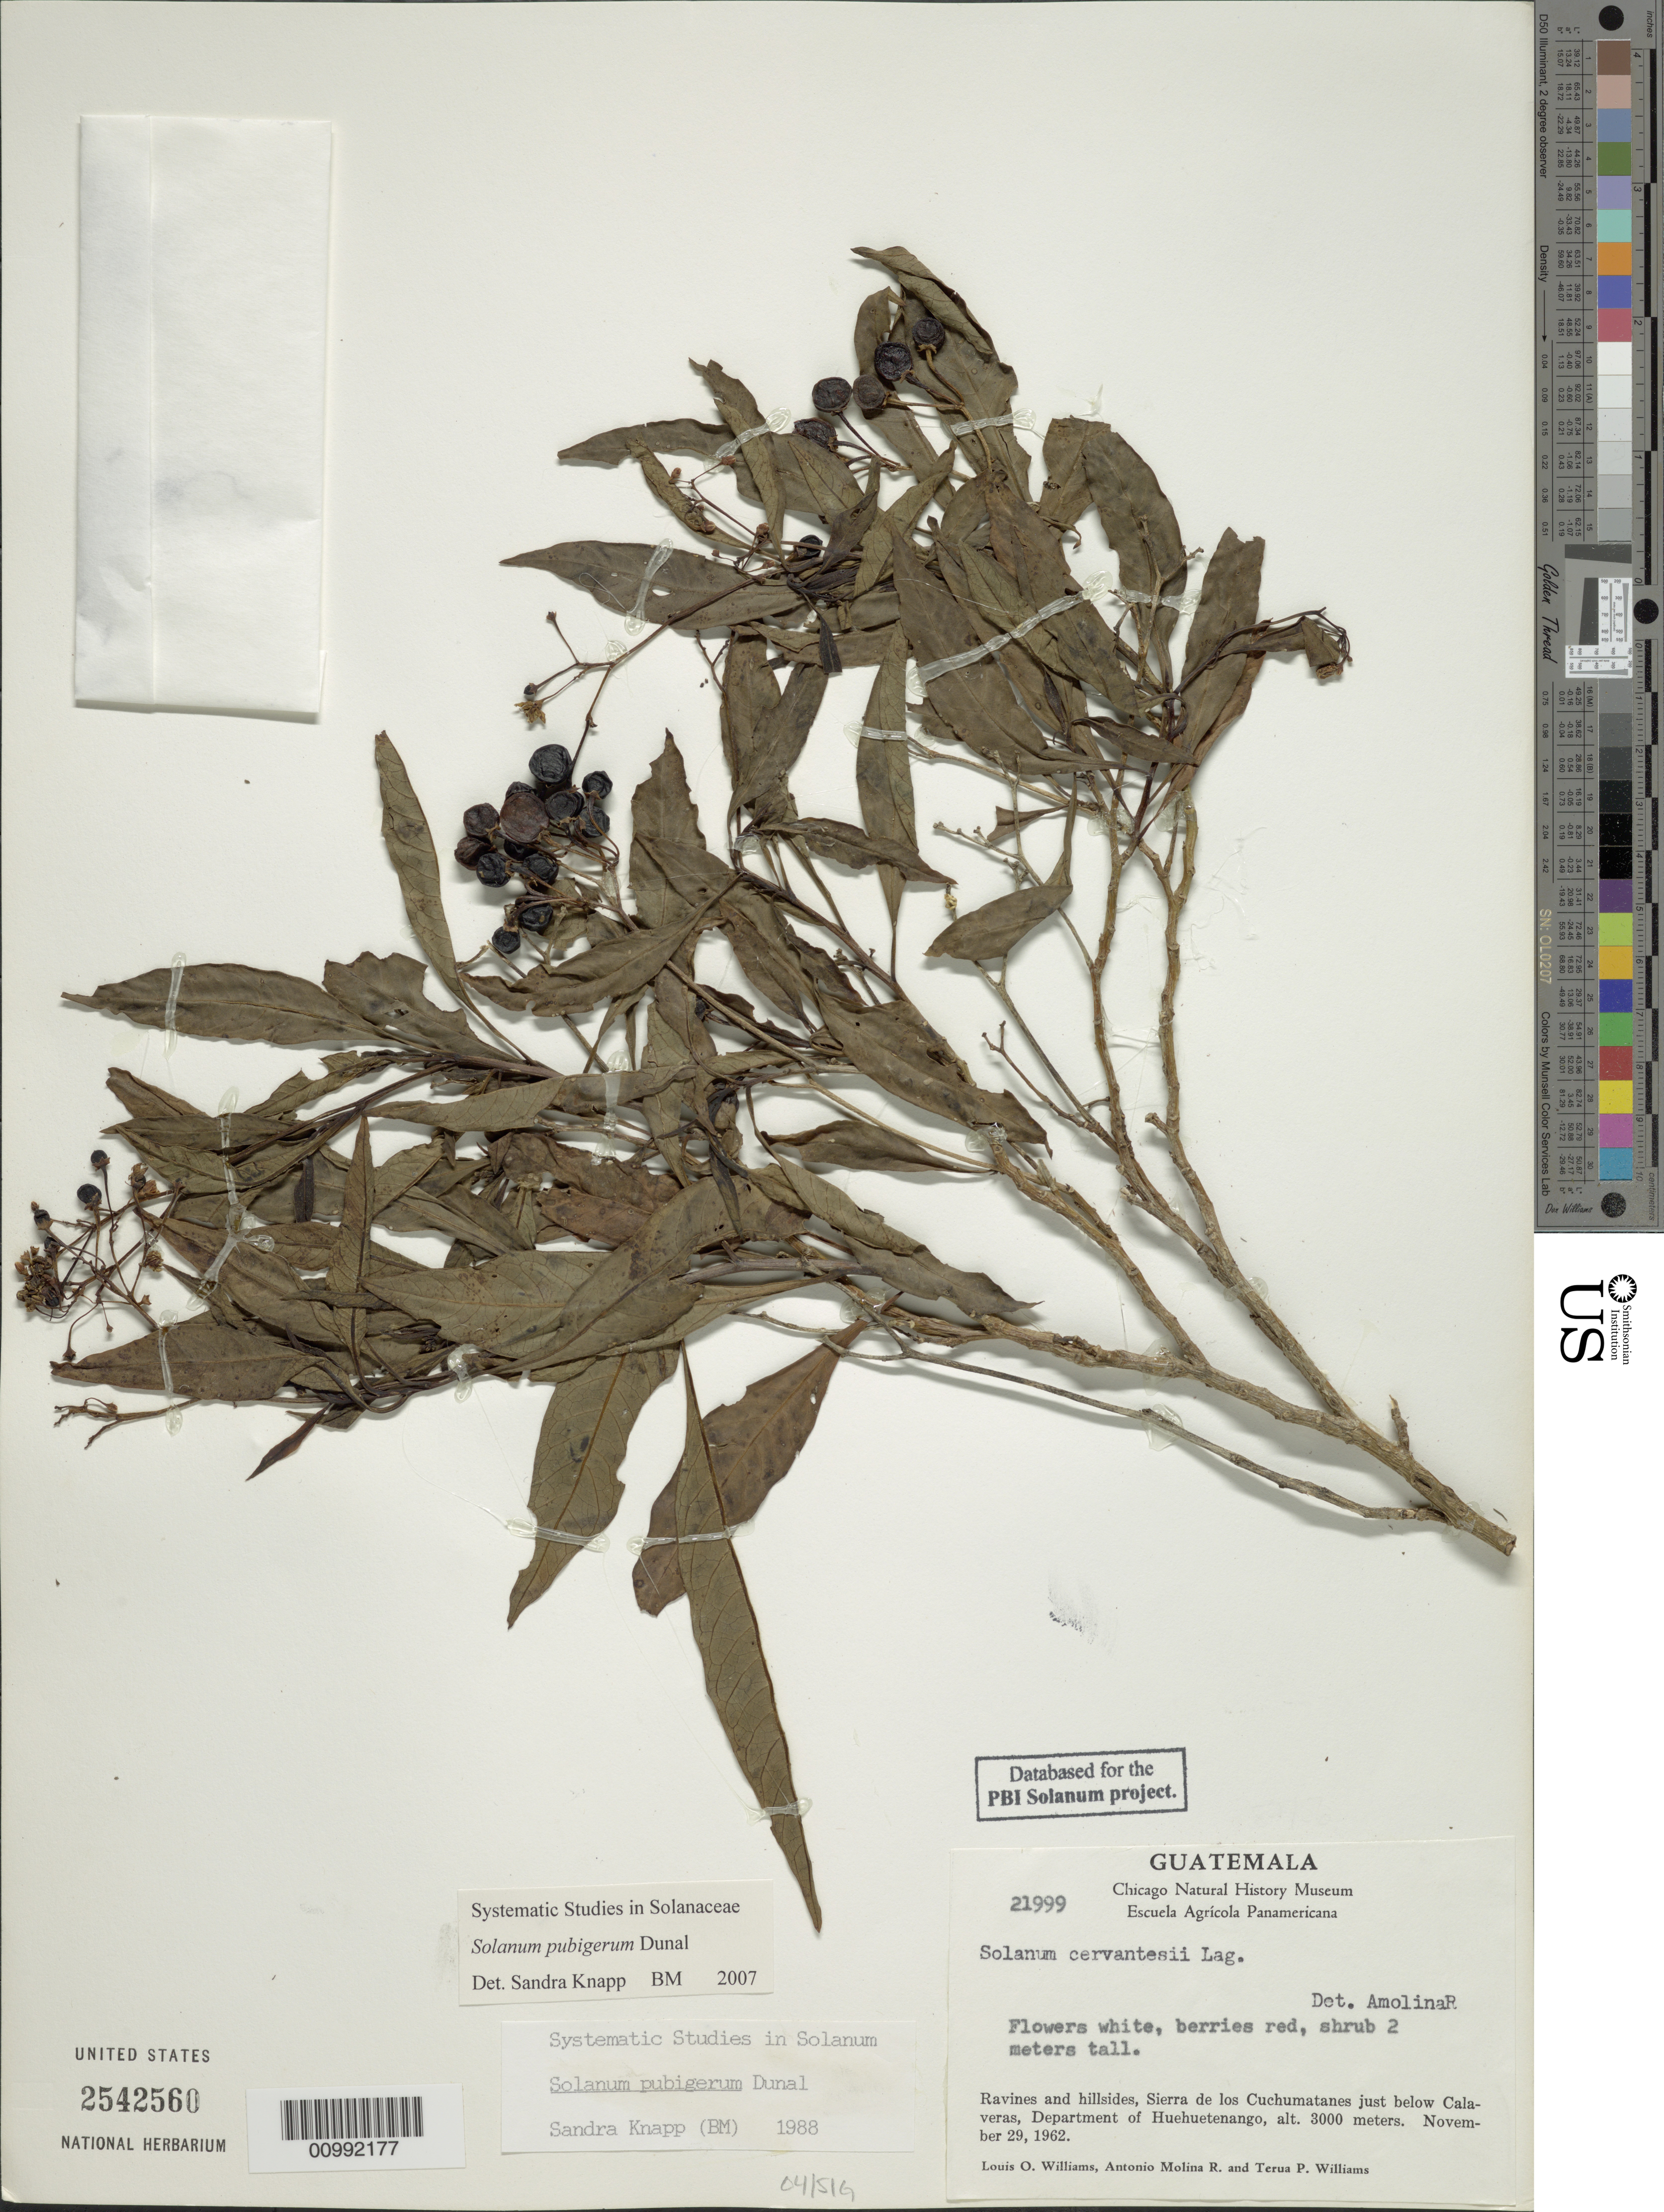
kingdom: Plantae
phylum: Tracheophyta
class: Magnoliopsida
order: Solanales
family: Solanaceae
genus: Solanum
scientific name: Solanum pubigerum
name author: Dunal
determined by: Knapp, S. D.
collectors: L. O. Williams, A. Molina R. & T. P. Williams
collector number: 21999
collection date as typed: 29 Nov 1962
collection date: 1962-11-29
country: Guatemala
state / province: Huehuetenango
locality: Sierra de los Cuchumatanes just below Calaveras.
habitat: Ravines and hillsides.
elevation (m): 3000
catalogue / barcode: US 2542560